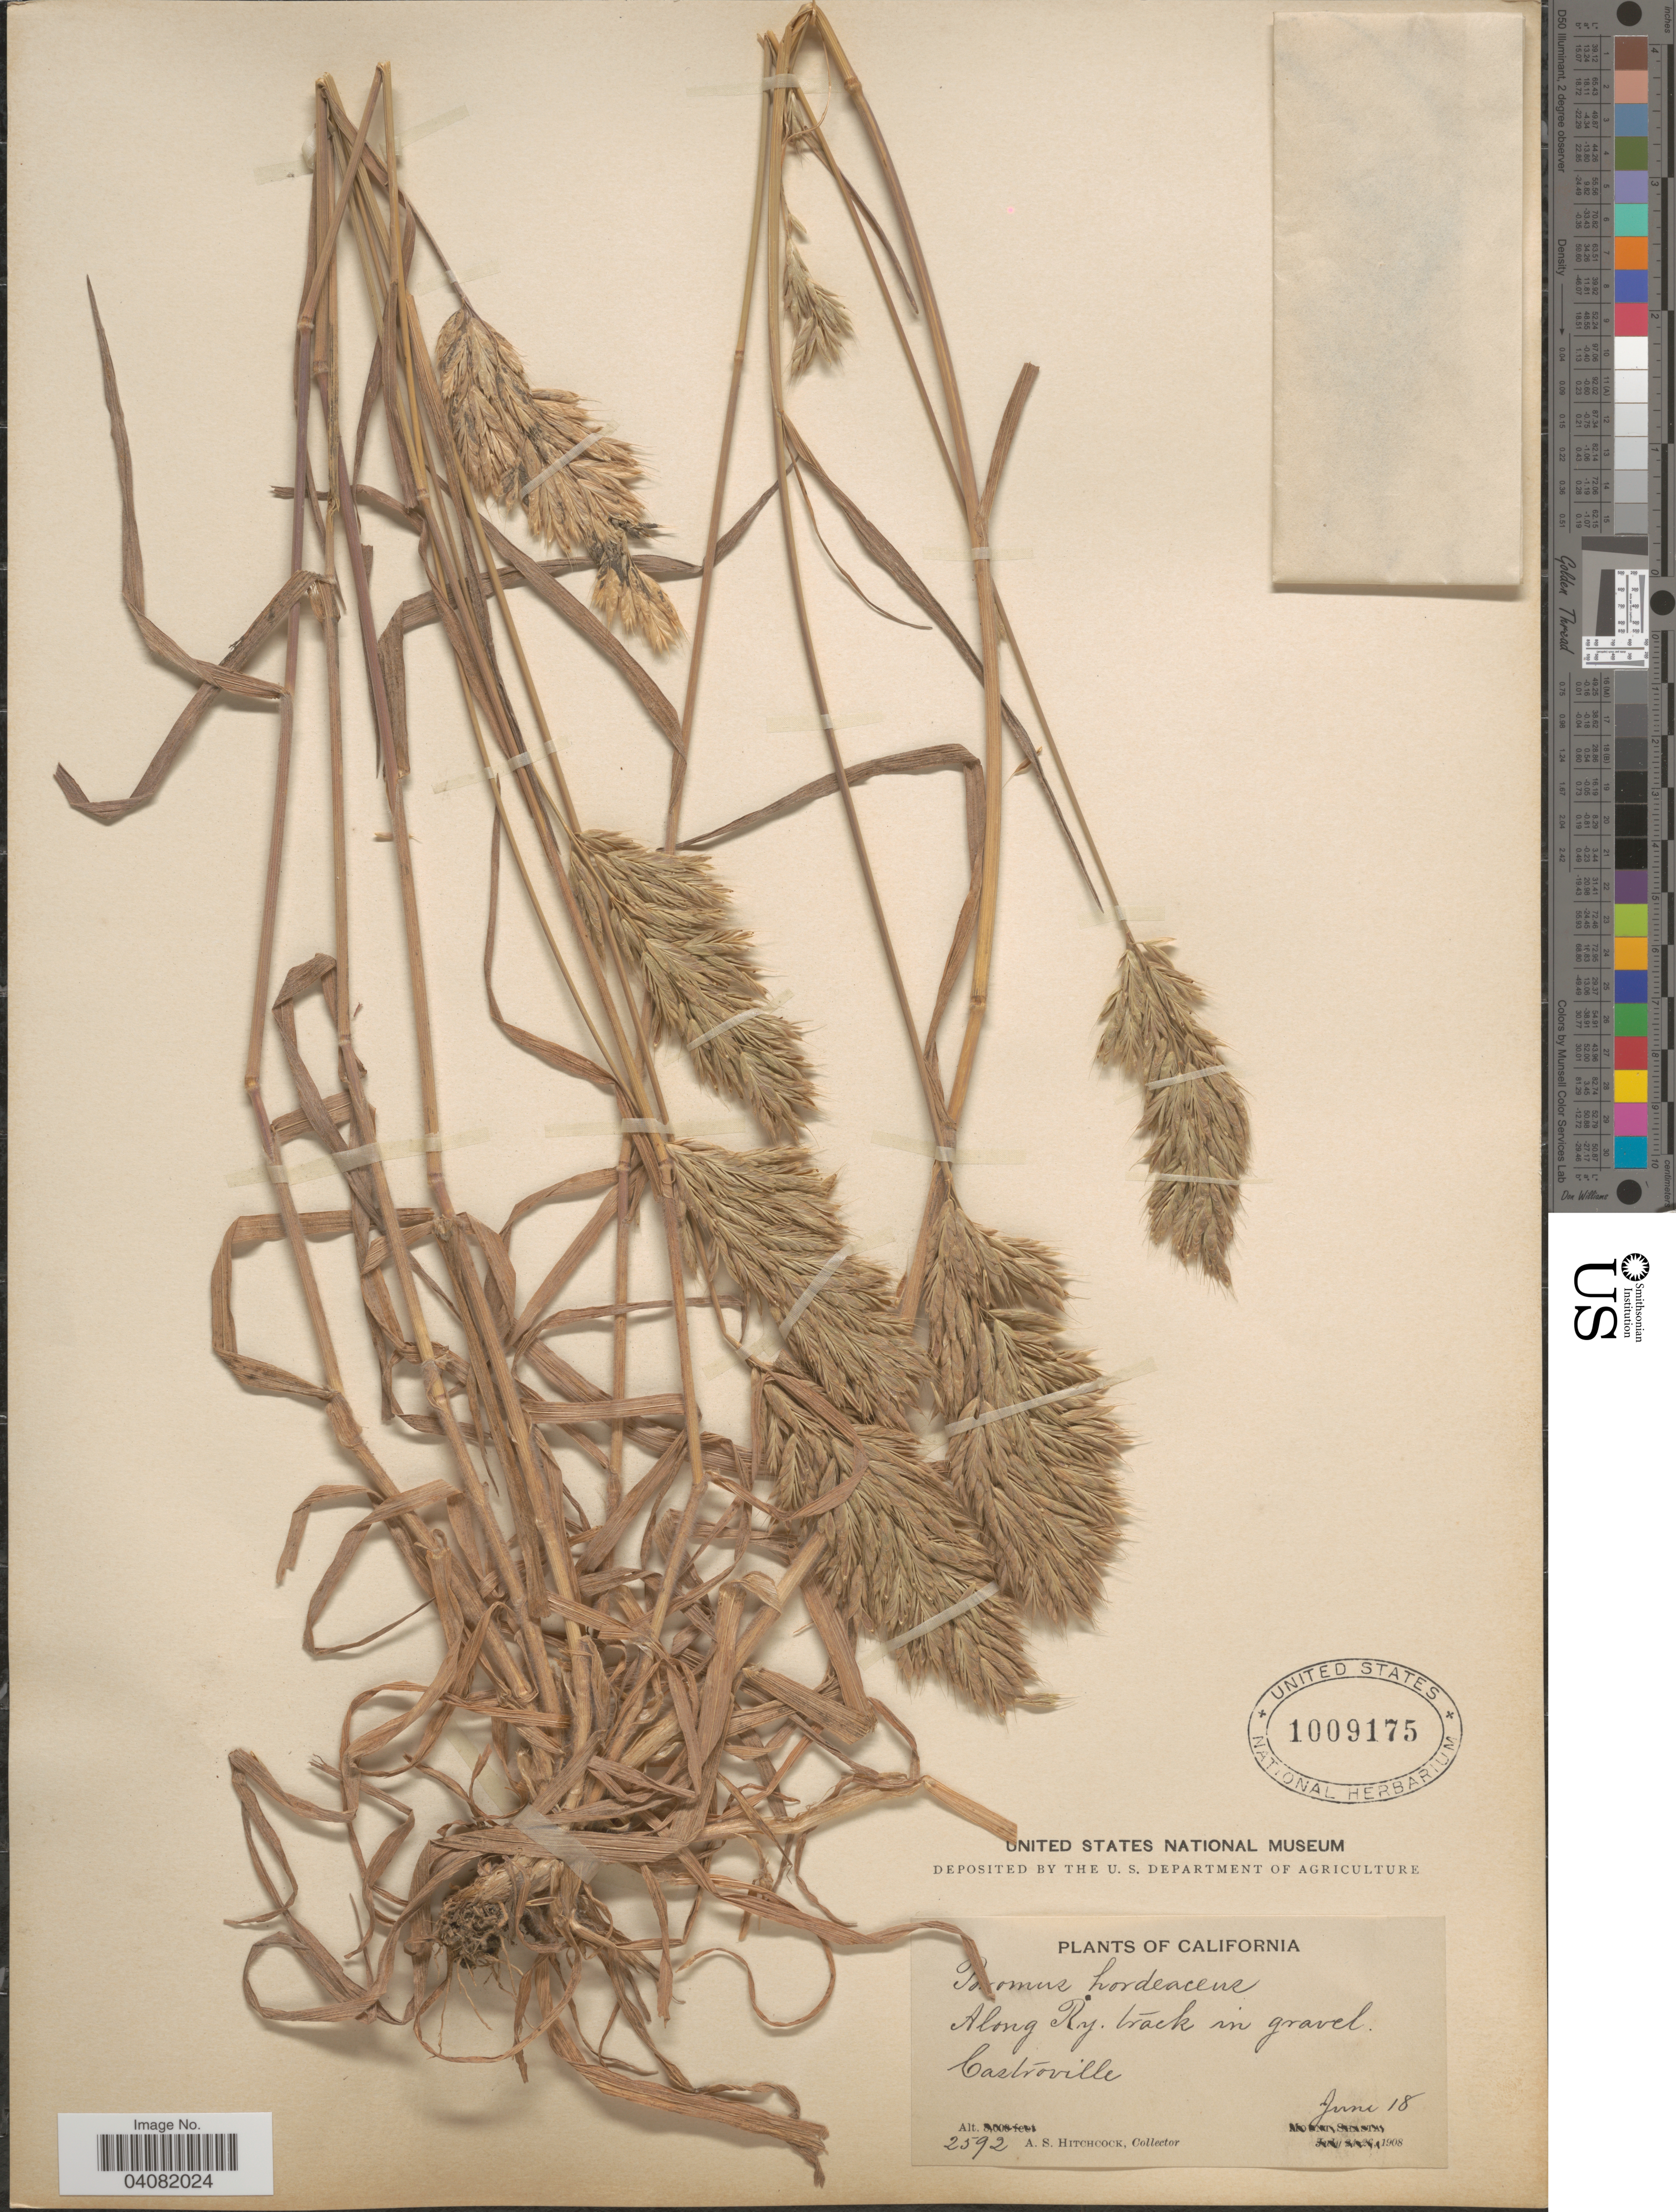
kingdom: Plantae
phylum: Tracheophyta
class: Liliopsida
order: Poales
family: Poaceae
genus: Bromus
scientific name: Bromus hordeaceus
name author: L.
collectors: A. S. Hitchcock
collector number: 2592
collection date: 1908-06-18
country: United States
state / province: California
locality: Along Ry. track in gravel. Castroville.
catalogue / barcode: US 1009175